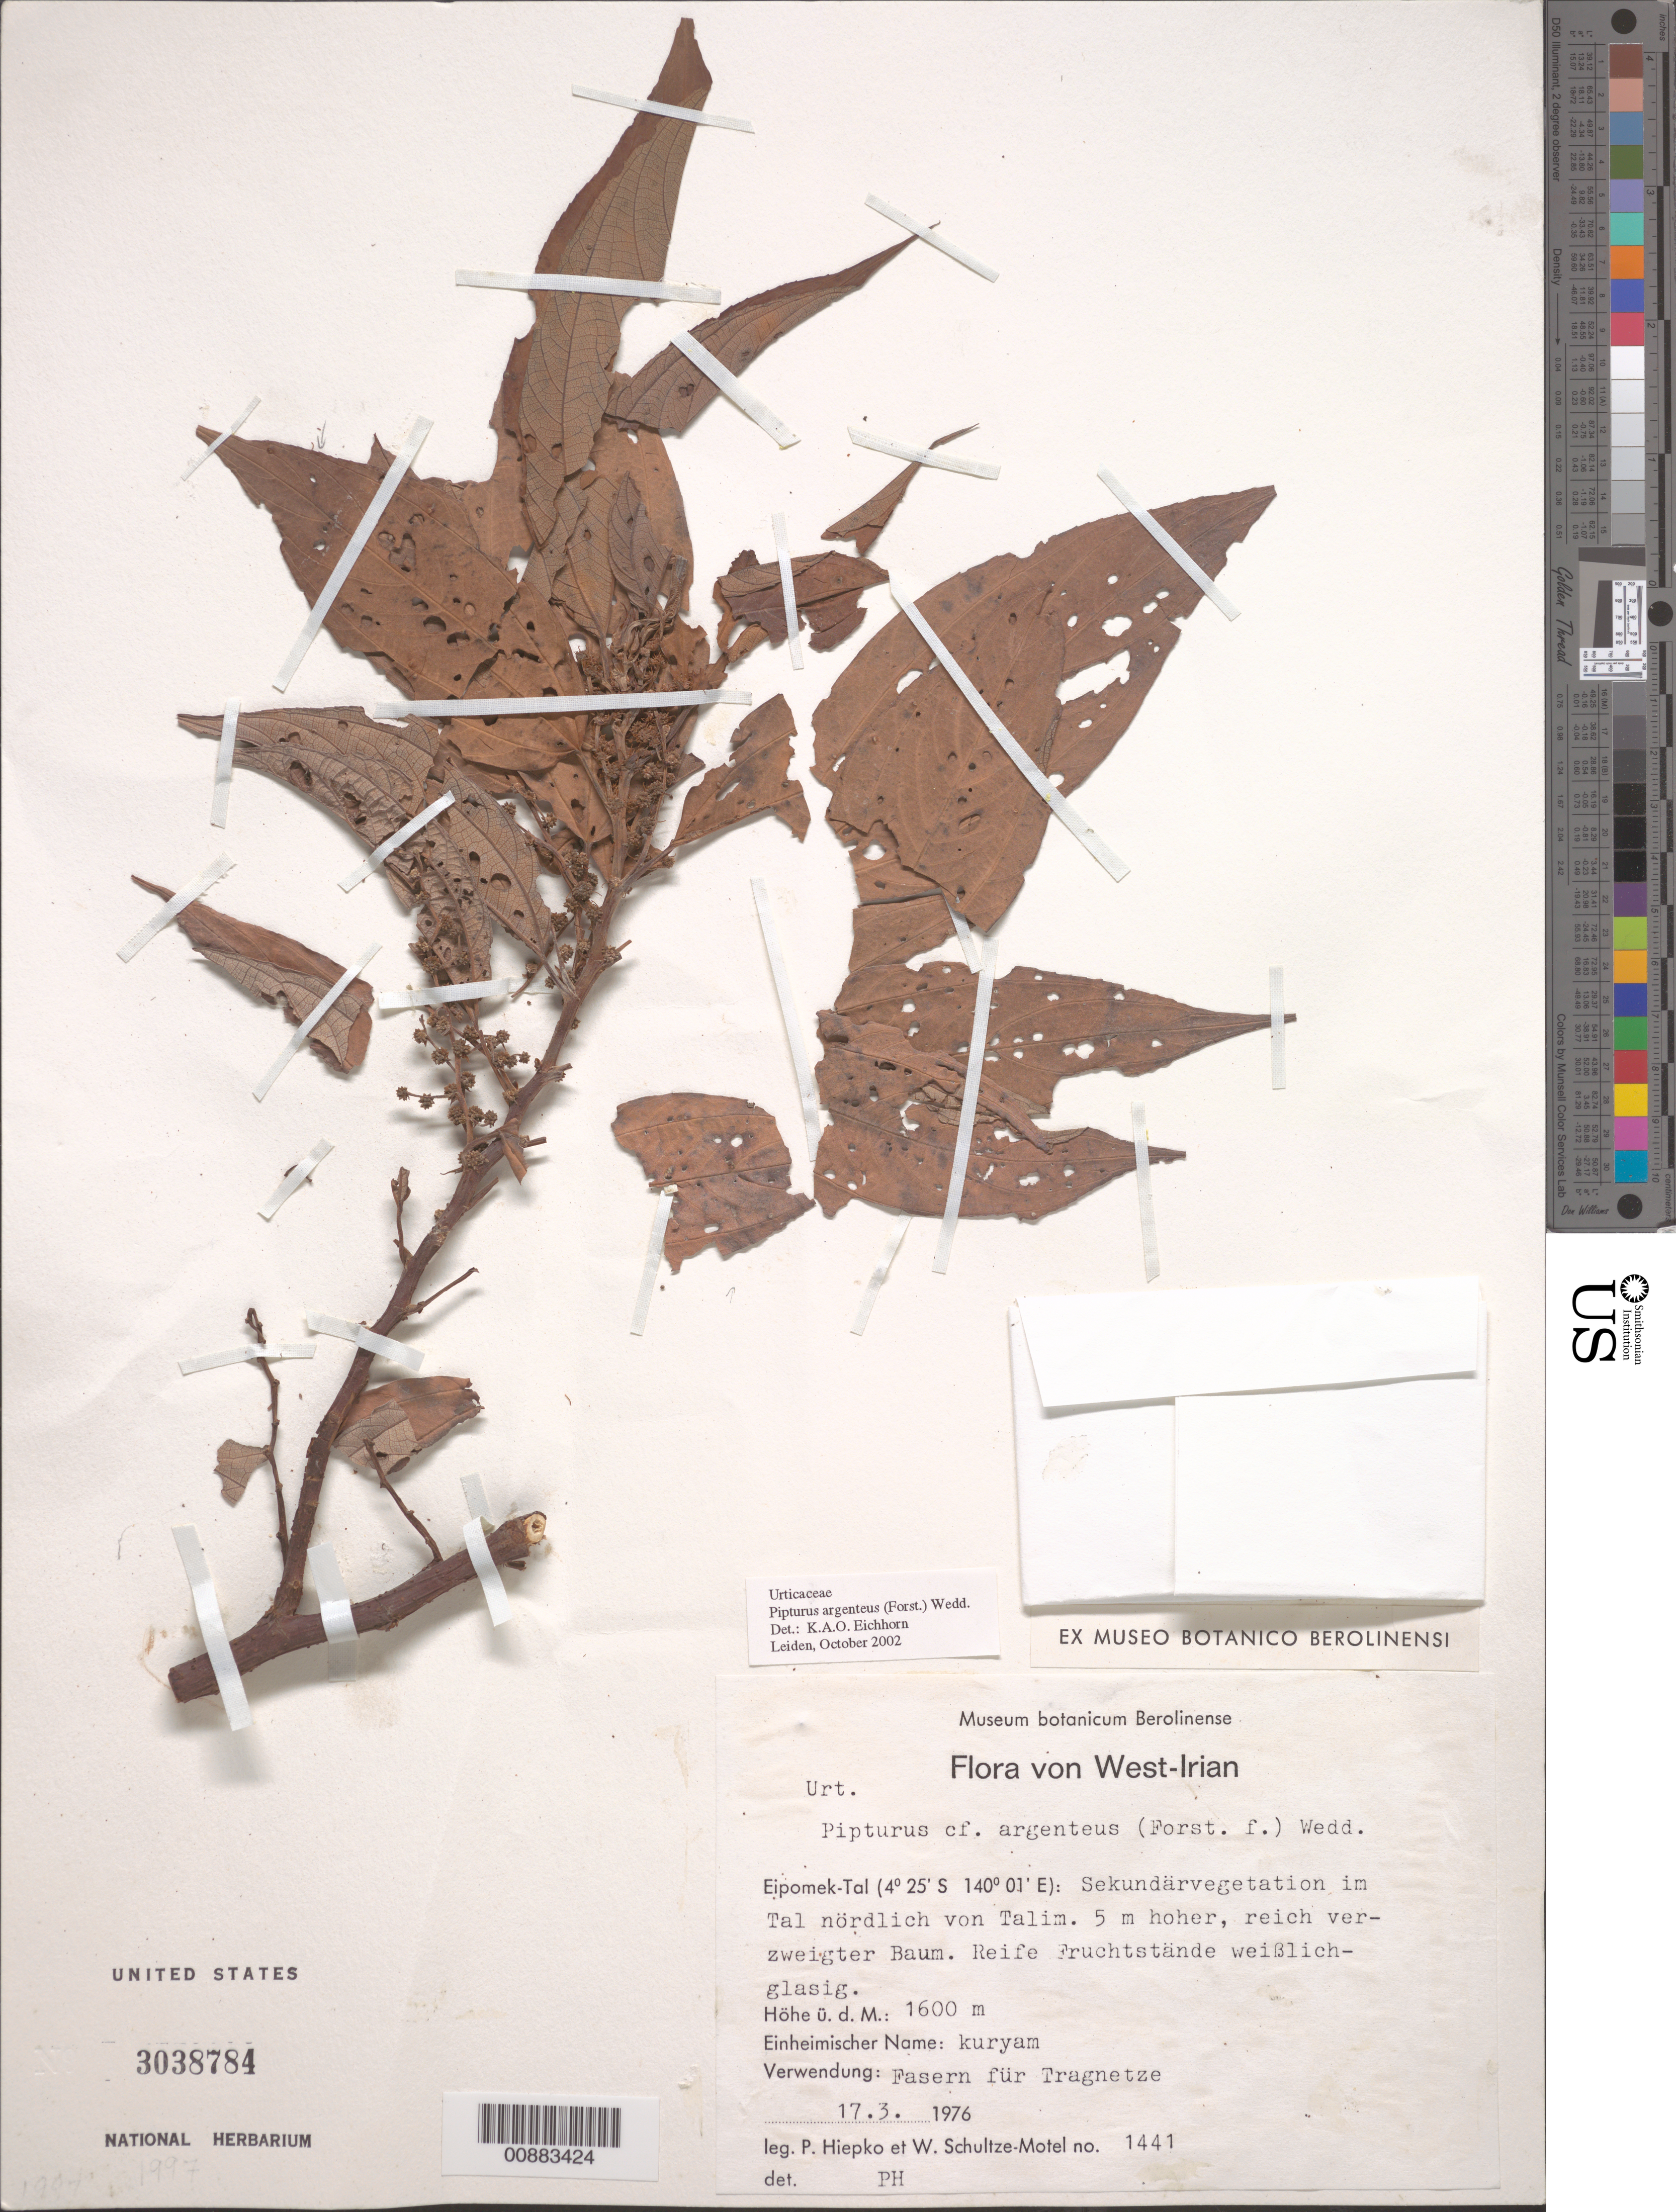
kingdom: Plantae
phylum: Tracheophyta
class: Magnoliopsida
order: Rosales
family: Urticaceae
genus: Pipturus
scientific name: Pipturus argenteus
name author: (G. Forst.) Wedd.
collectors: P. H. Hiepko & W. Schultze-Motel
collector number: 1441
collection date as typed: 17 Mar 1976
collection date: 1976-03-17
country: Papua New Guinea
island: New Guinea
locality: Sekundavegetation im Tal nordlich von Talim.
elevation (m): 1600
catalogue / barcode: US 3038784